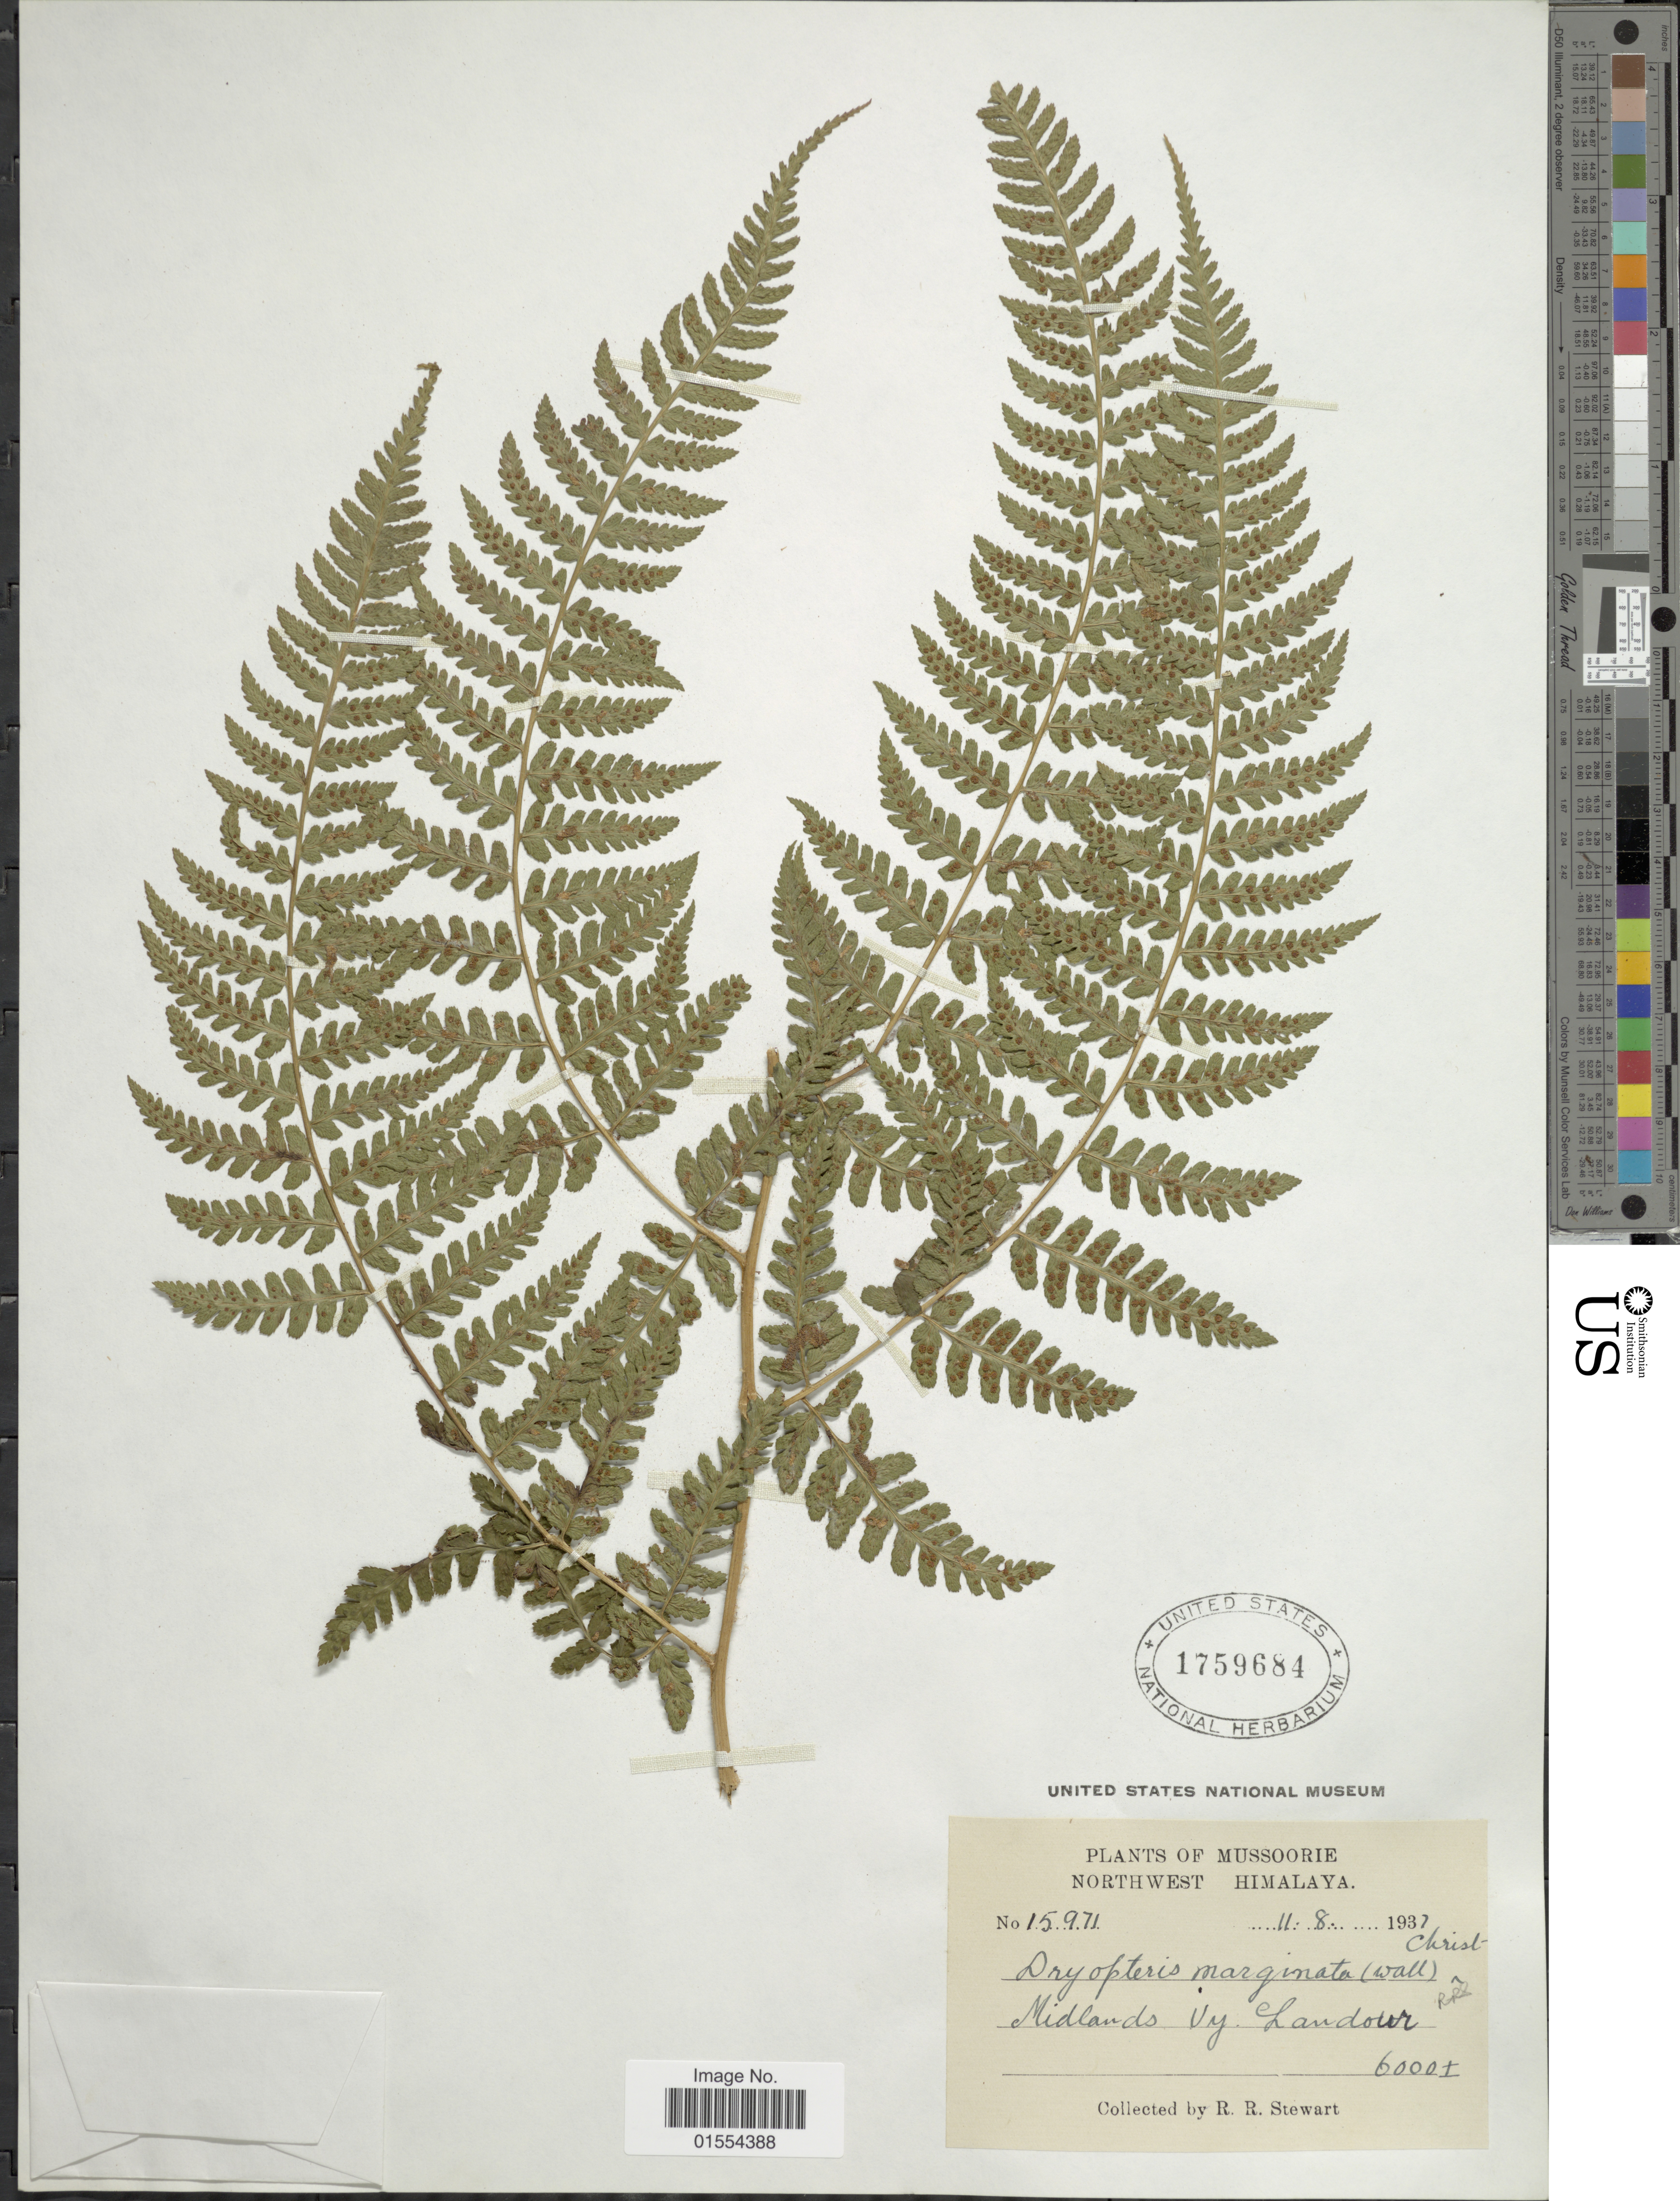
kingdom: Plantae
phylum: Tracheophyta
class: Polypodiopsida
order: Polypodiales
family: Dryopteridaceae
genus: Dryopteris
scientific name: Dryopteris marginata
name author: Christ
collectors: R. R. Stewart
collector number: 15971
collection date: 1937-08-11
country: India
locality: Mussoorie, Northwest Himalaya, Midlands Vy. Landour.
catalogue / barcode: US 1759684